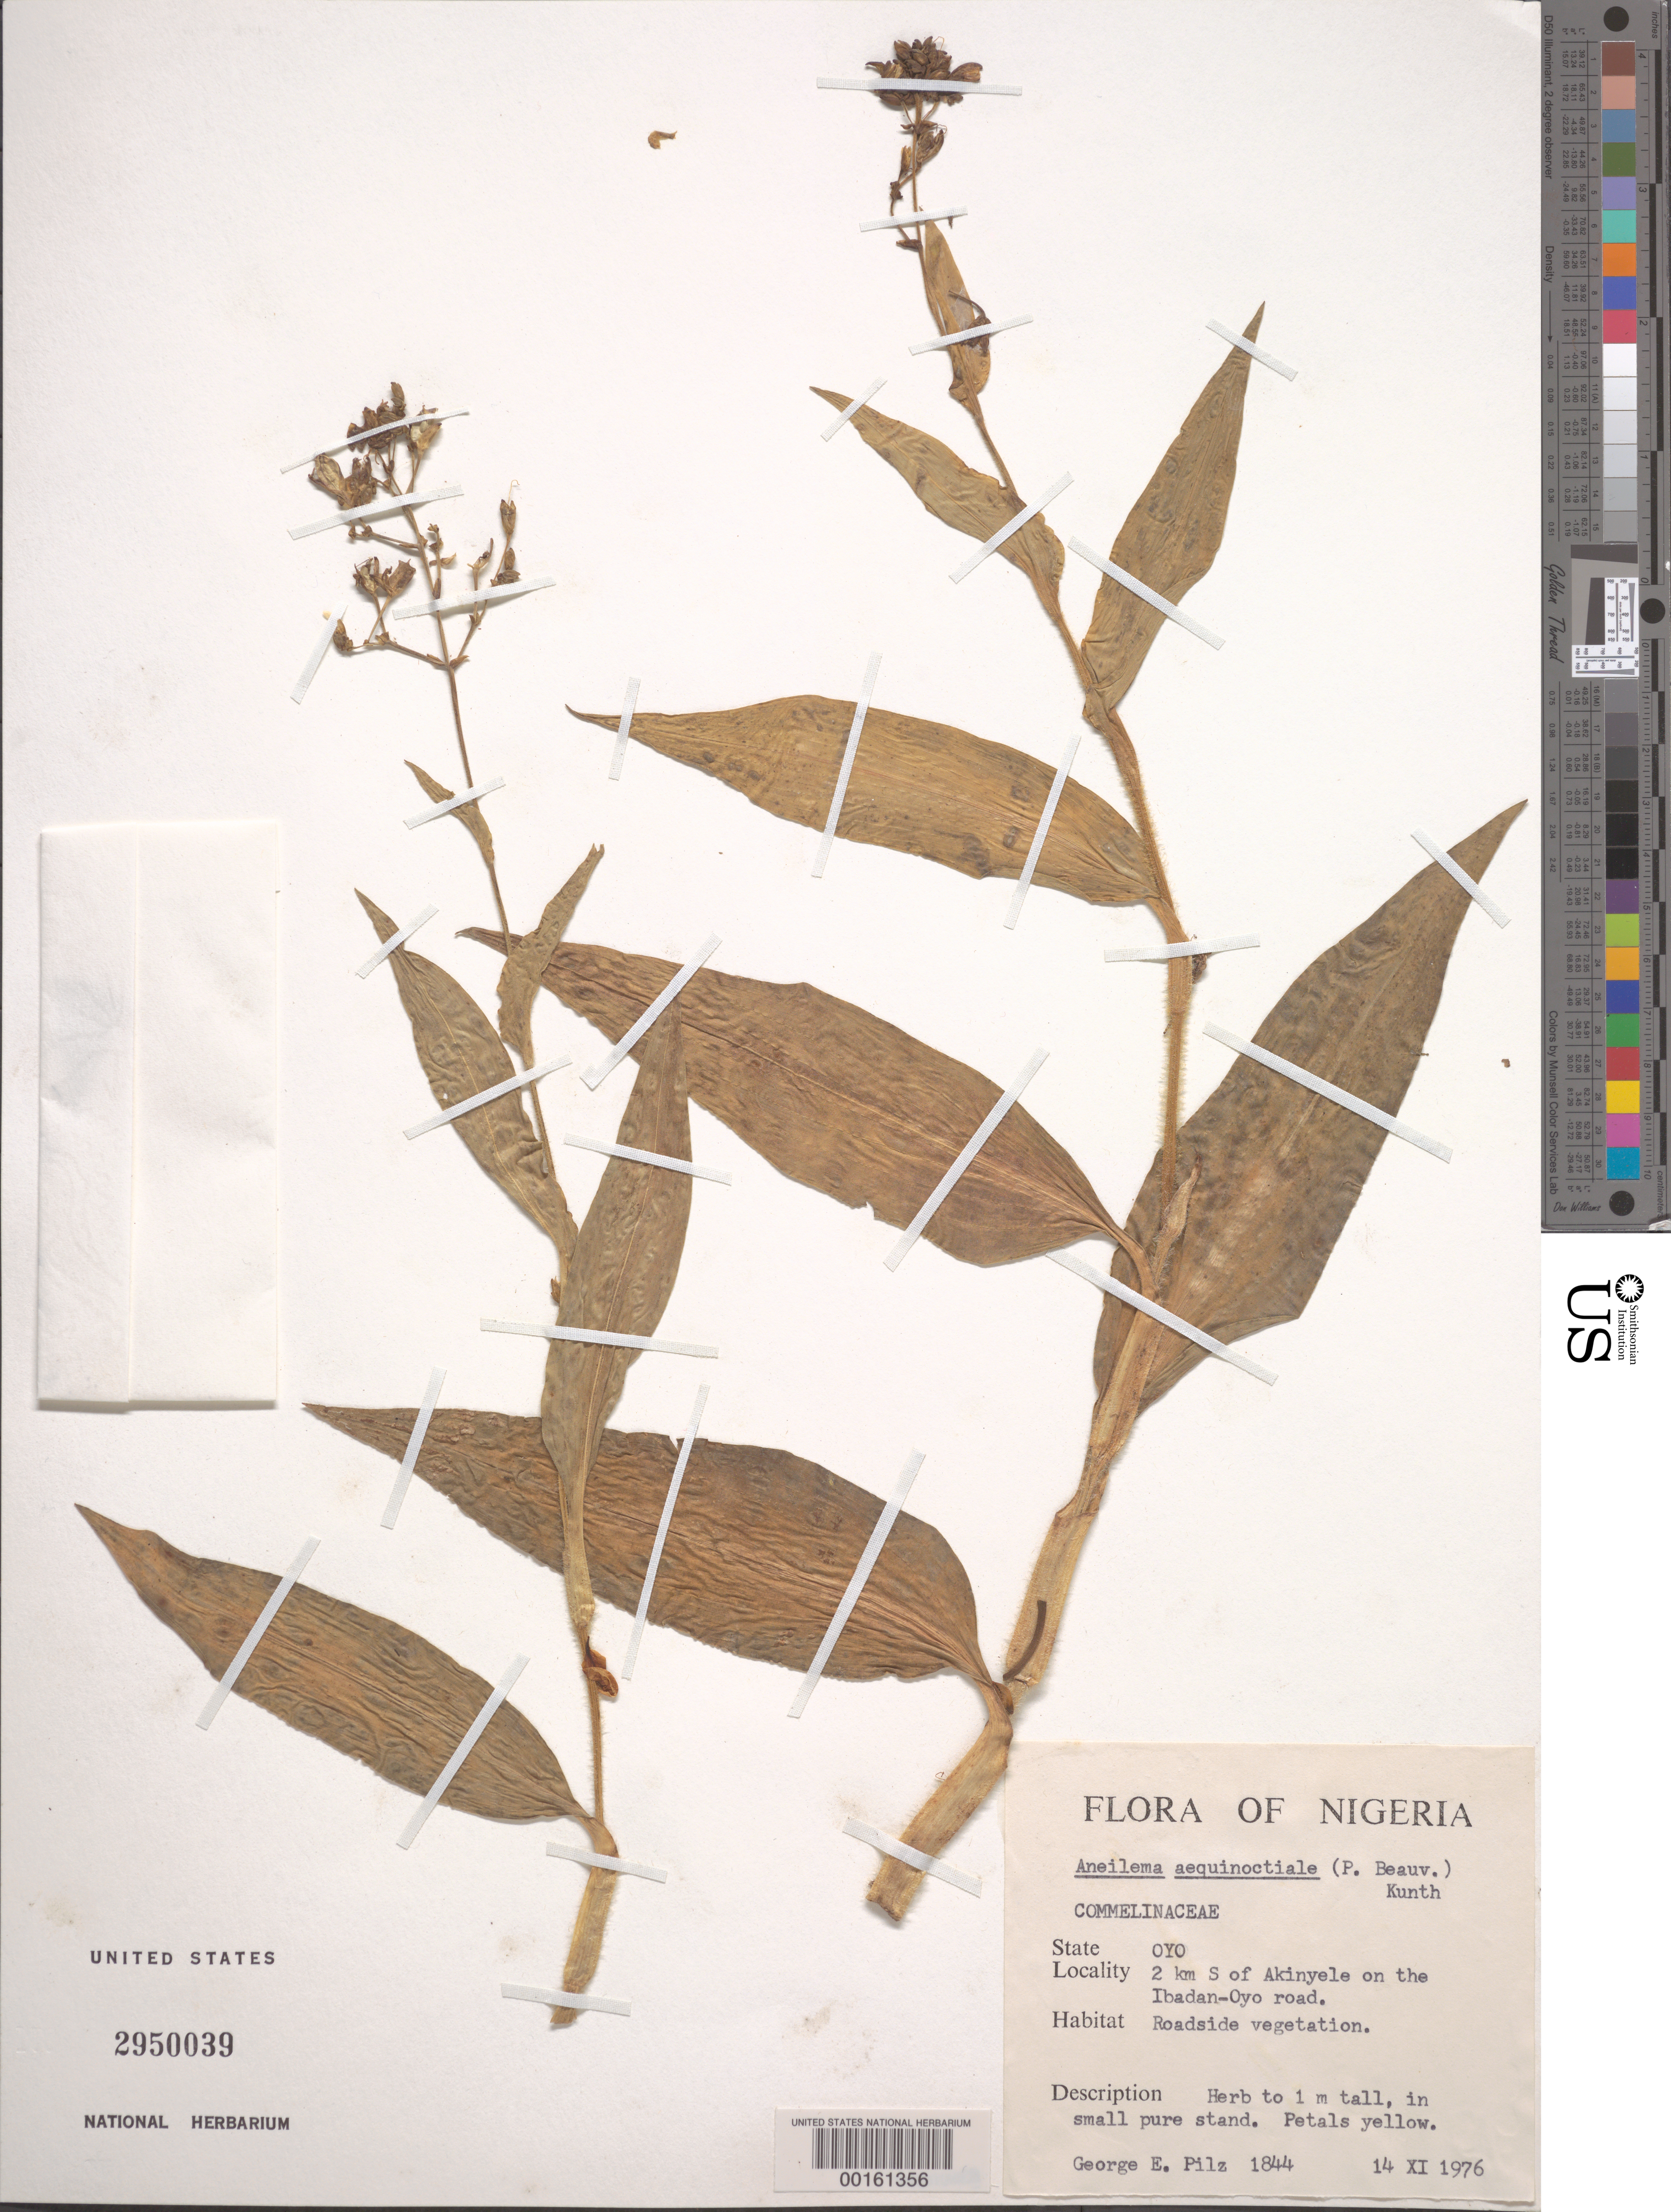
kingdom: Plantae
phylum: Tracheophyta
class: Liliopsida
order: Commelinales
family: Commelinaceae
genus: Aneilema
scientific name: Aneilema aequinoctiale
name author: (P. Beauv.) Loudon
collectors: G. E. Pilz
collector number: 1844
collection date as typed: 14 Nov 1976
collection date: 1976-11-14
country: Nigeria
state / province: Lagos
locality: S of akinyele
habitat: Roadside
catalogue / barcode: US 2950039